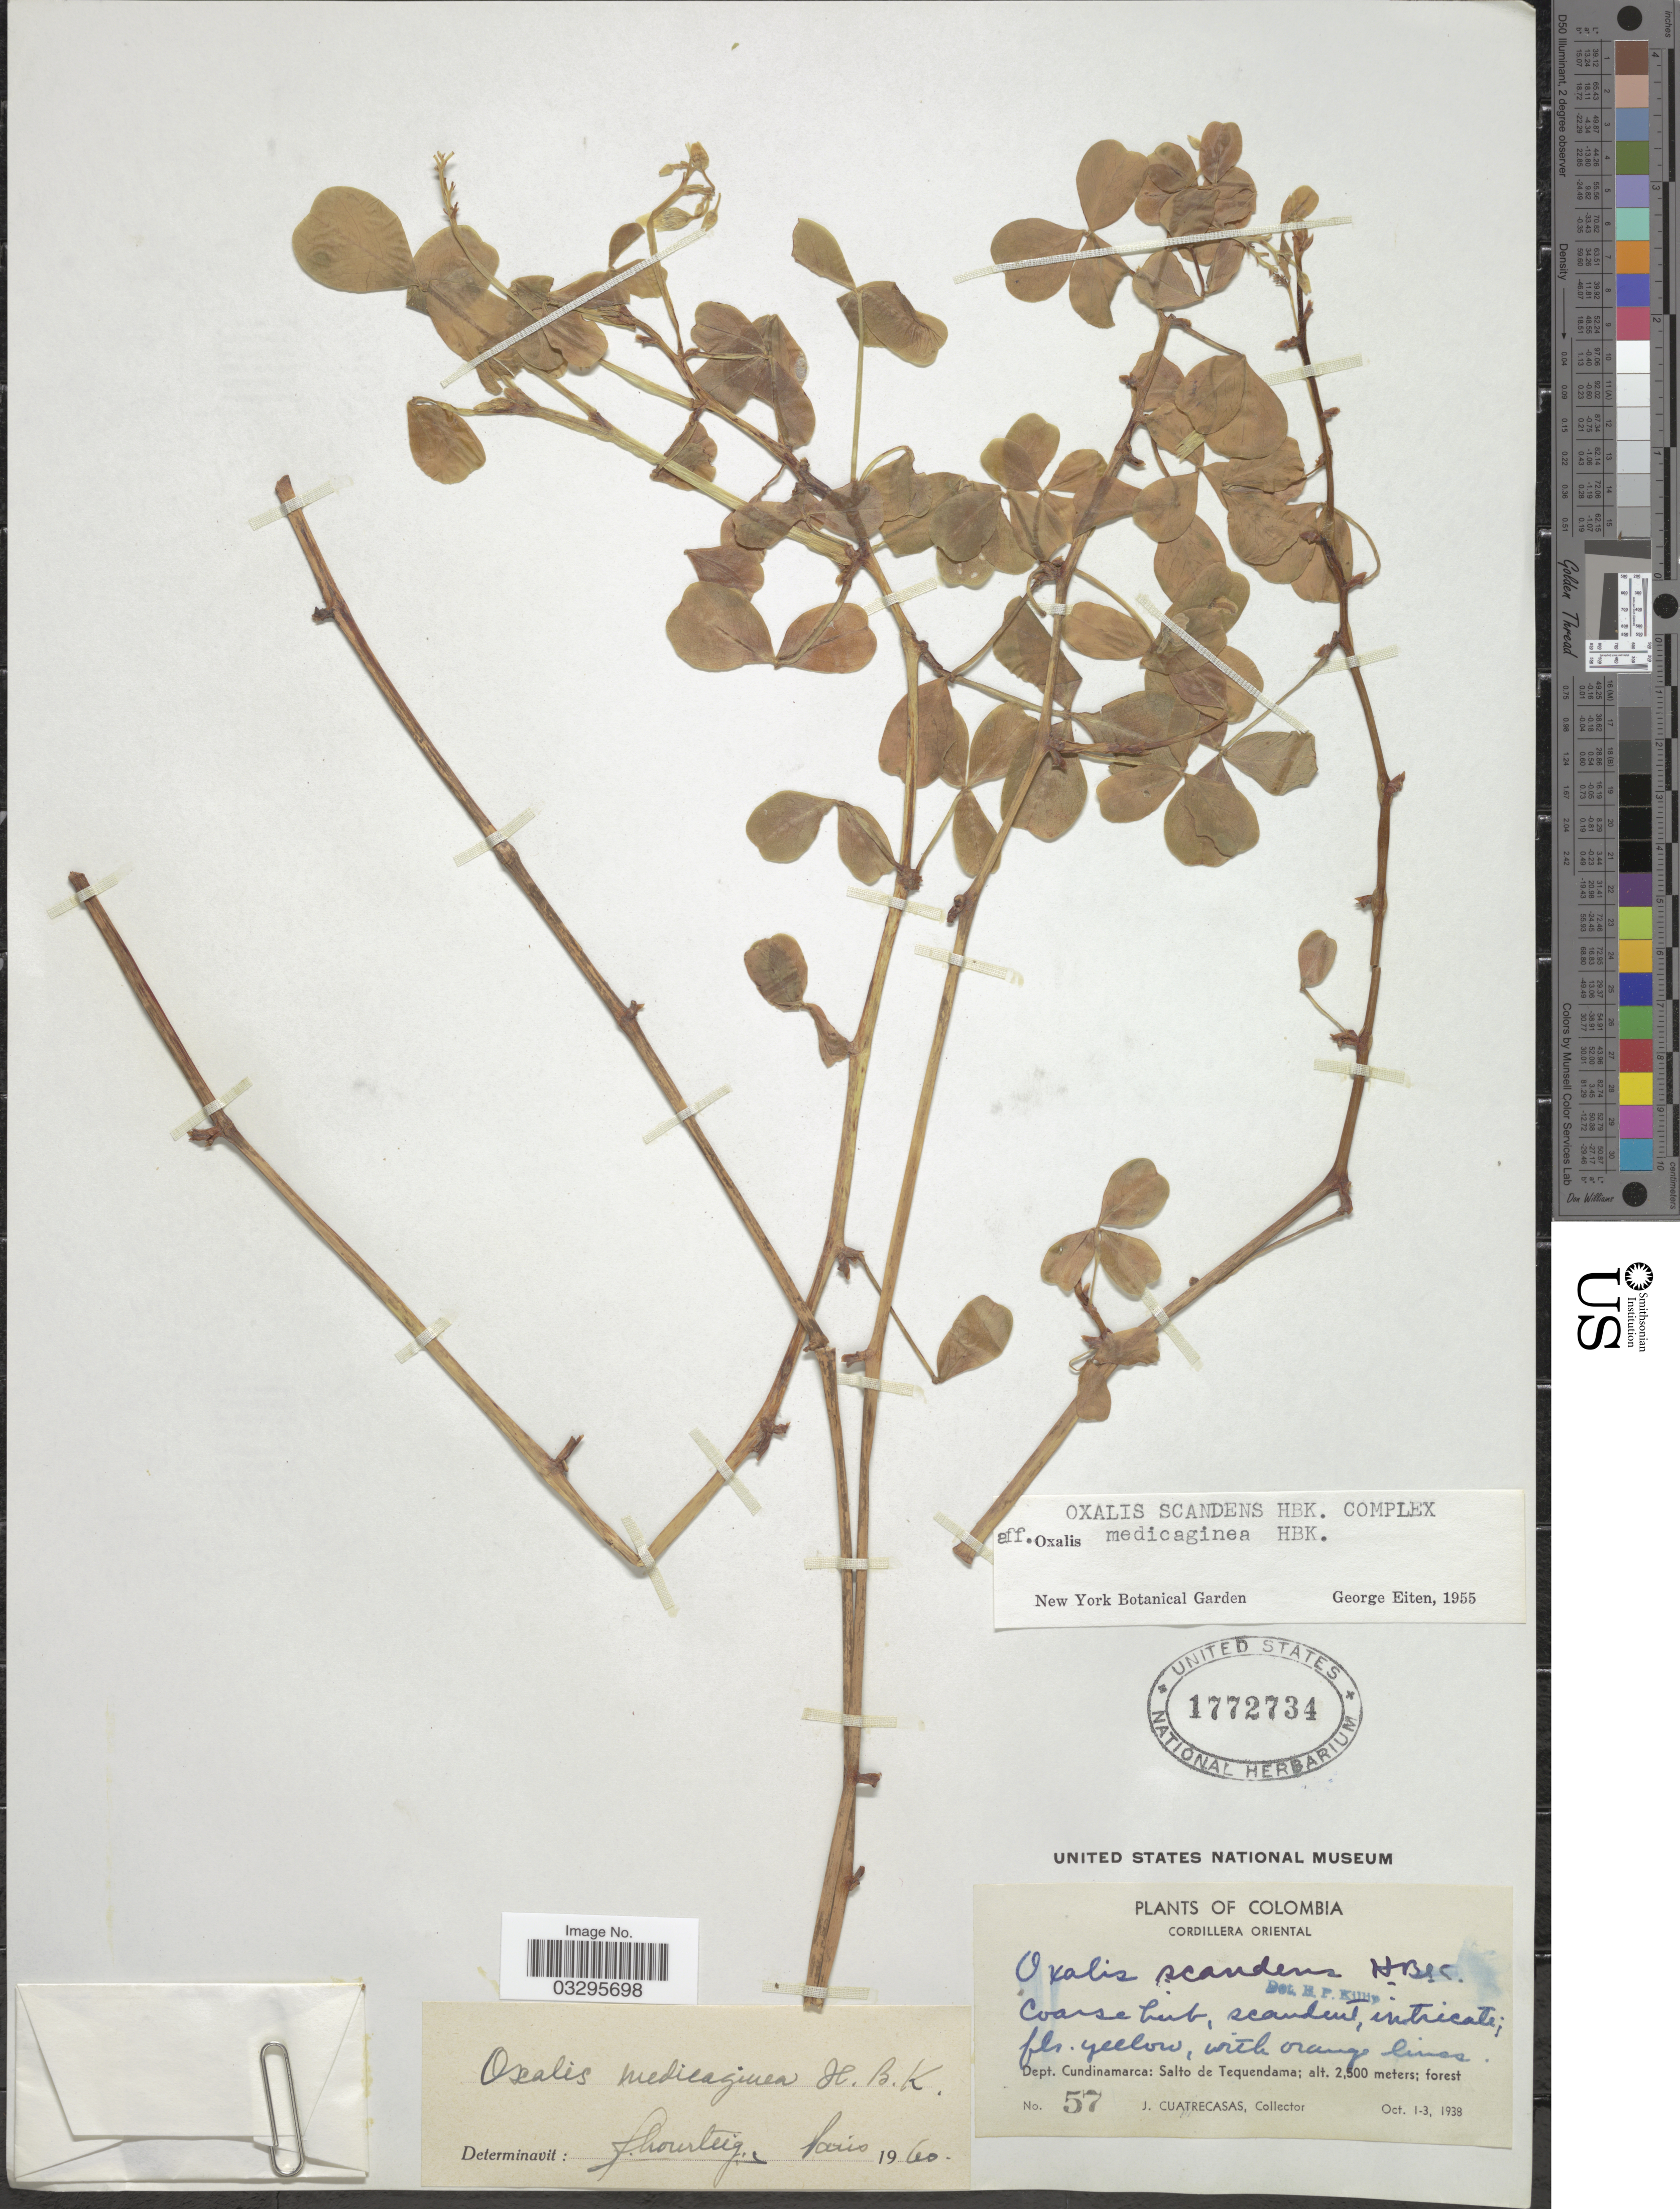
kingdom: Plantae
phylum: Tracheophyta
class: Magnoliopsida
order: Oxalidales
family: Oxalidaceae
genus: Oxalis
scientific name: Oxalis medicaginea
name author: Kunth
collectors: J. Cuatrecasas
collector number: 57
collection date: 1938-10-01/1938-10-03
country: Colombia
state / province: Cundinamarca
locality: Cordillera Oriental, Dept. Cundinamarca: Salto de Tequendama.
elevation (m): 2500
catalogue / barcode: US 1772734